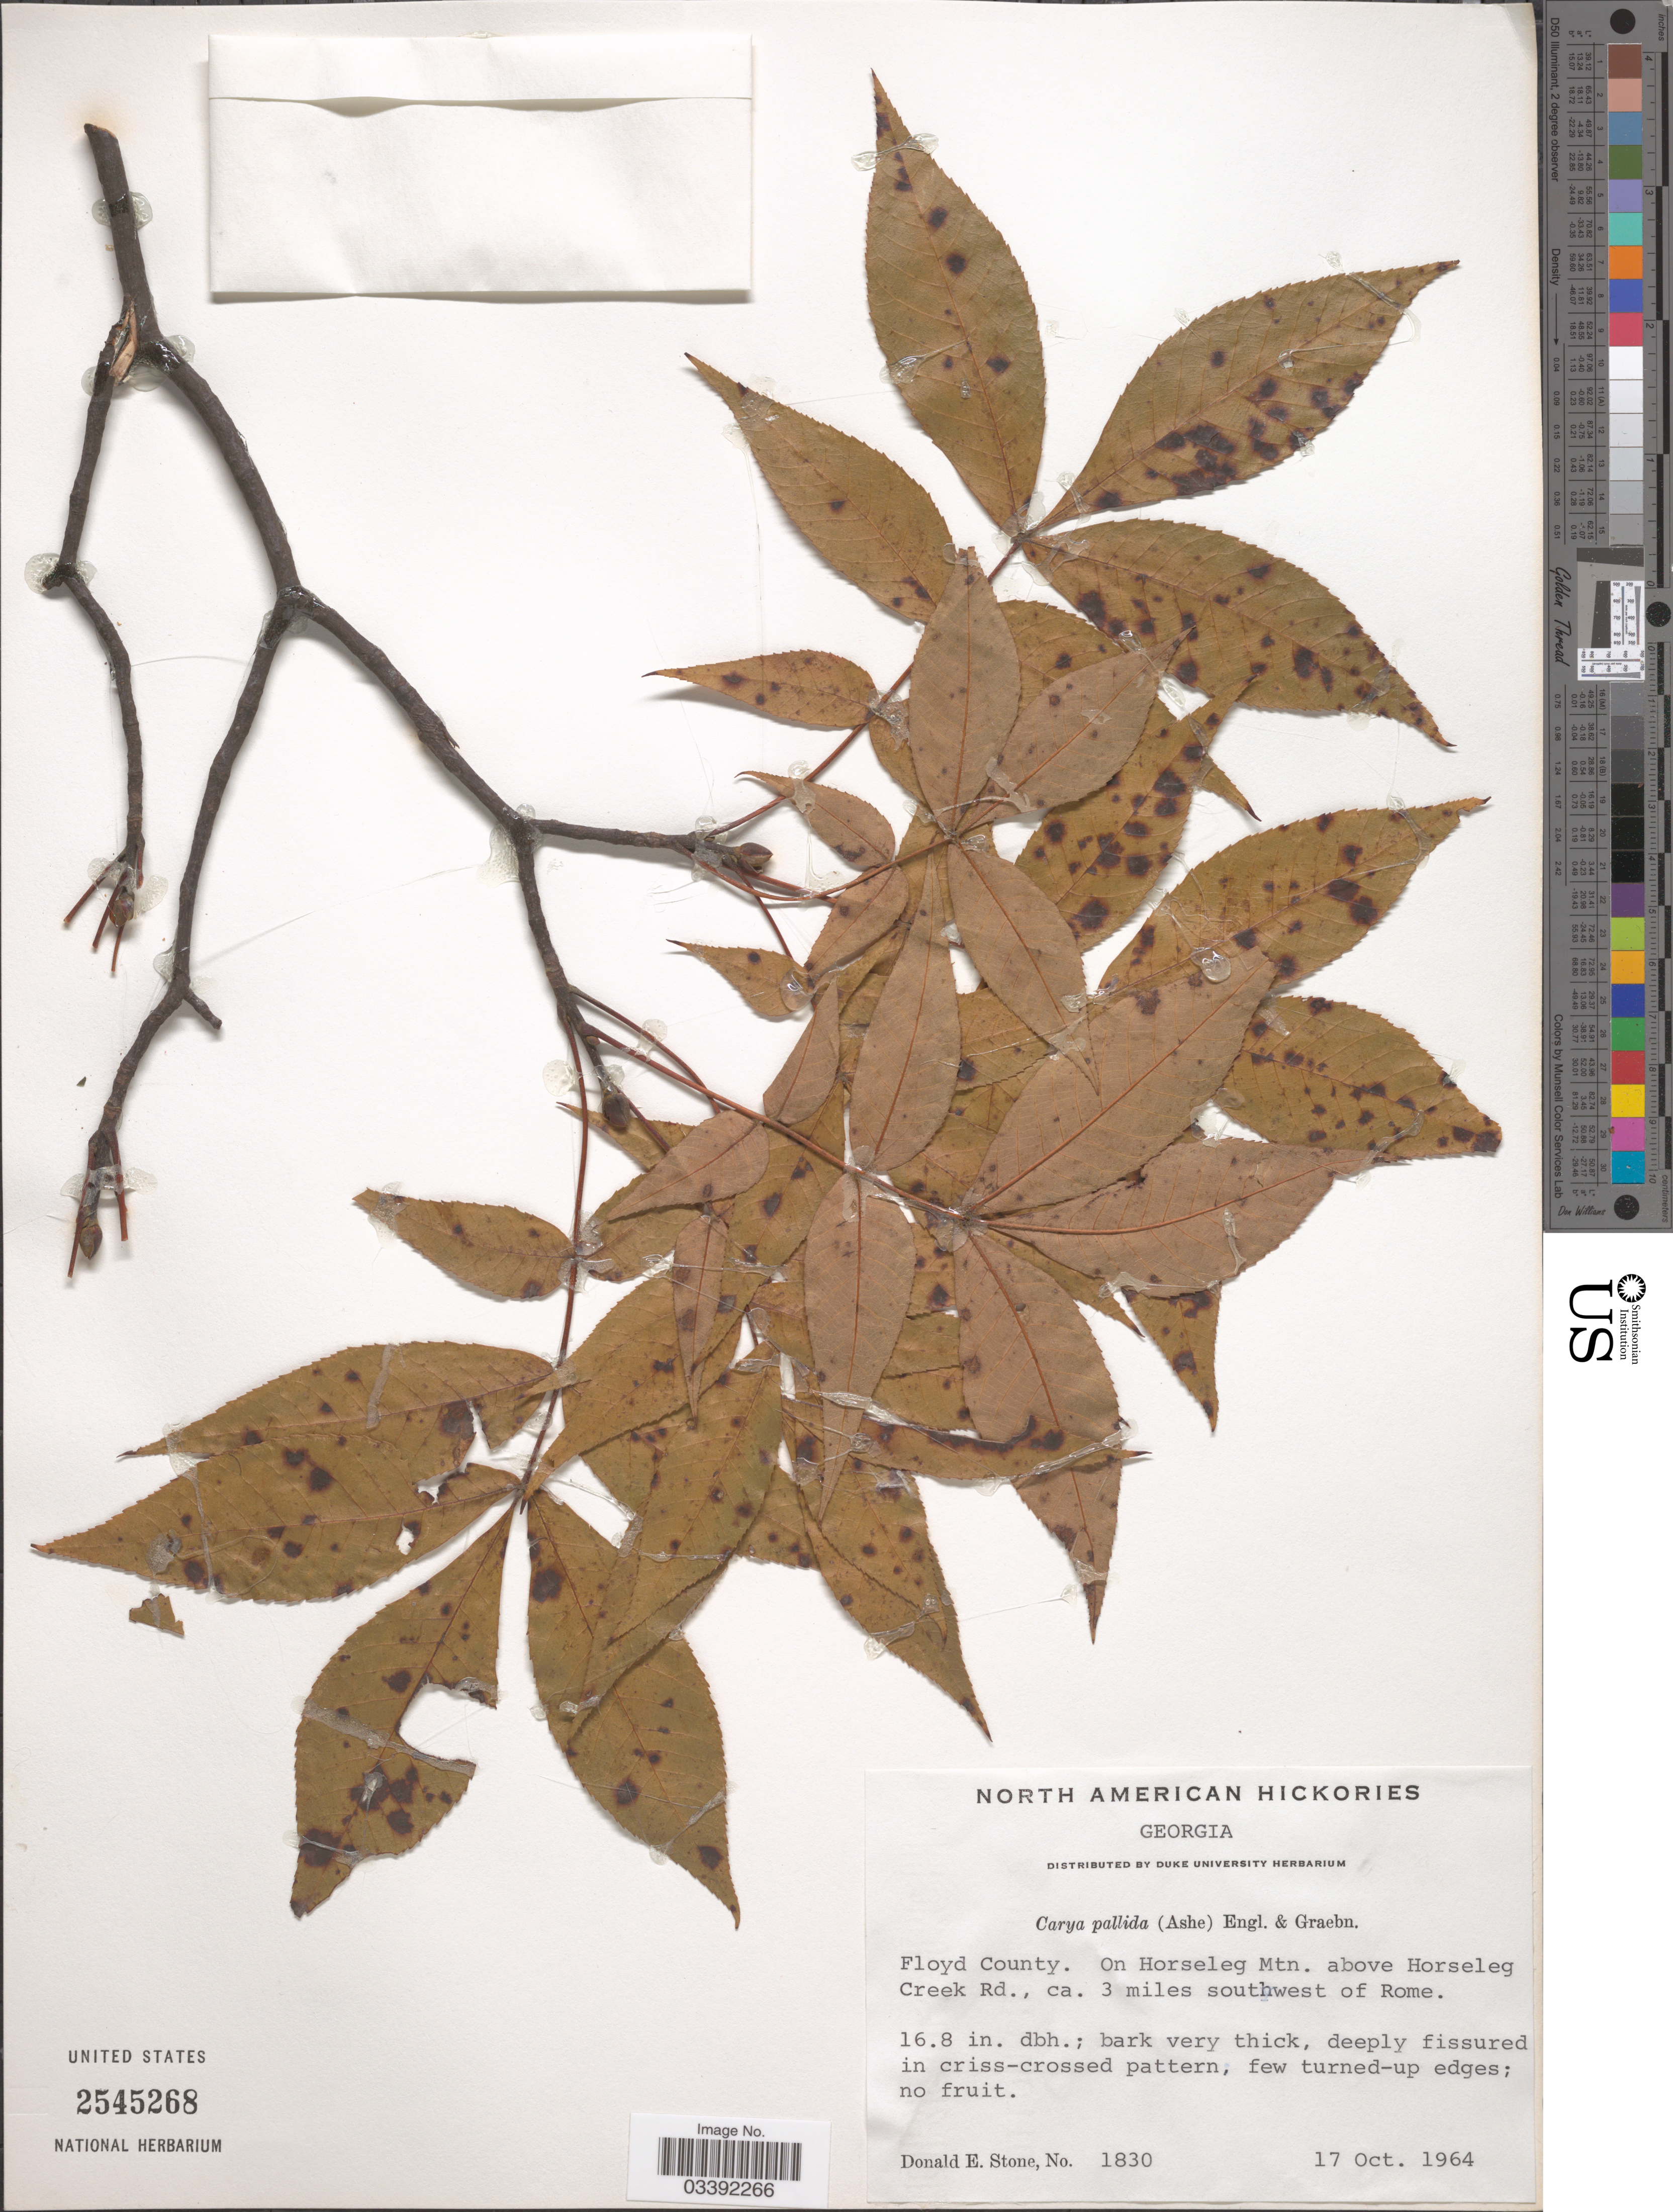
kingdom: Plantae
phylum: Tracheophyta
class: Magnoliopsida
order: Fagales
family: Juglandaceae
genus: Carya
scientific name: Carya pallida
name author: (Ashe) Engl. & Graebner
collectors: D. Stone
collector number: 1830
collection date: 1964-10-17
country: United States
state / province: Georgia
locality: Floyd County. On Horseleg Mtn. above Horseleg Creek Rd., ca. 3 miles southwest of Rome.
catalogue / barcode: US 2545268